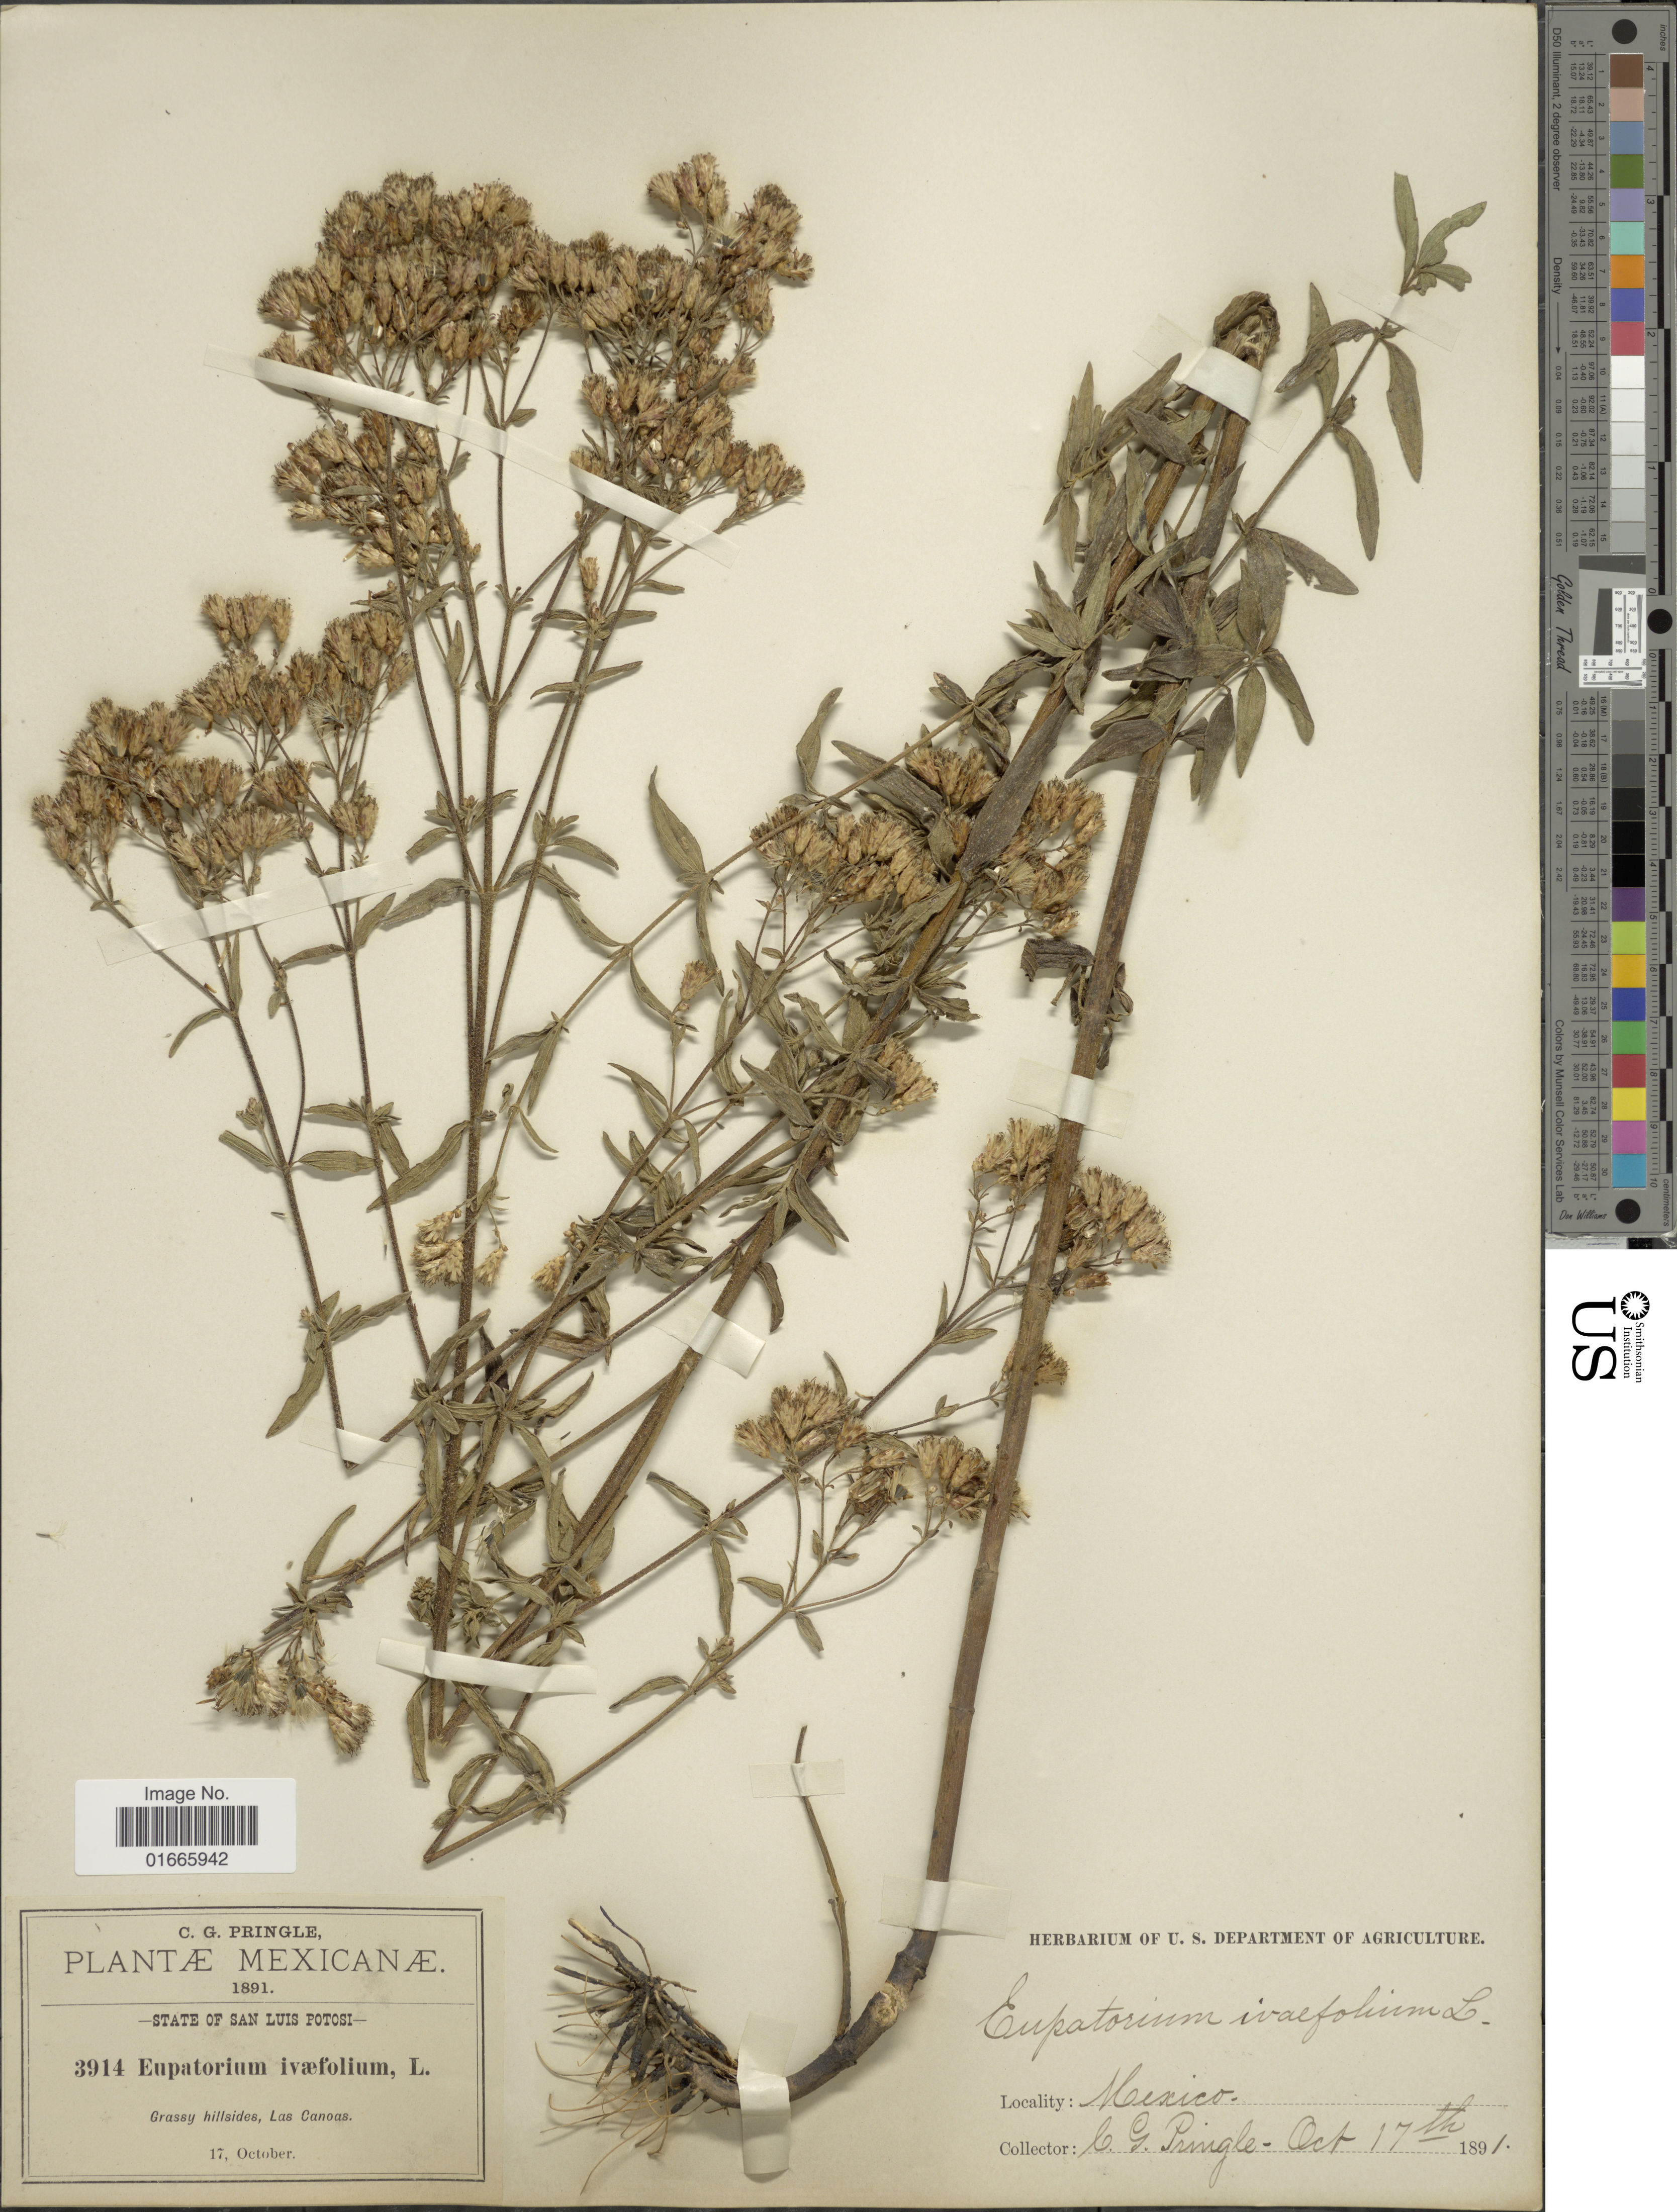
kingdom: Plantae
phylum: Tracheophyta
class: Magnoliopsida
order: Asterales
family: Asteraceae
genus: Chromolaena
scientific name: Chromolaena ivaefolia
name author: (L.) R.M. King & H. Rob.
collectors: C. G. Pringle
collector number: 3914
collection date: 1891-10-17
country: Mexico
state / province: San Luis Potosí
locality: Grassy hillsides, Las Canoas